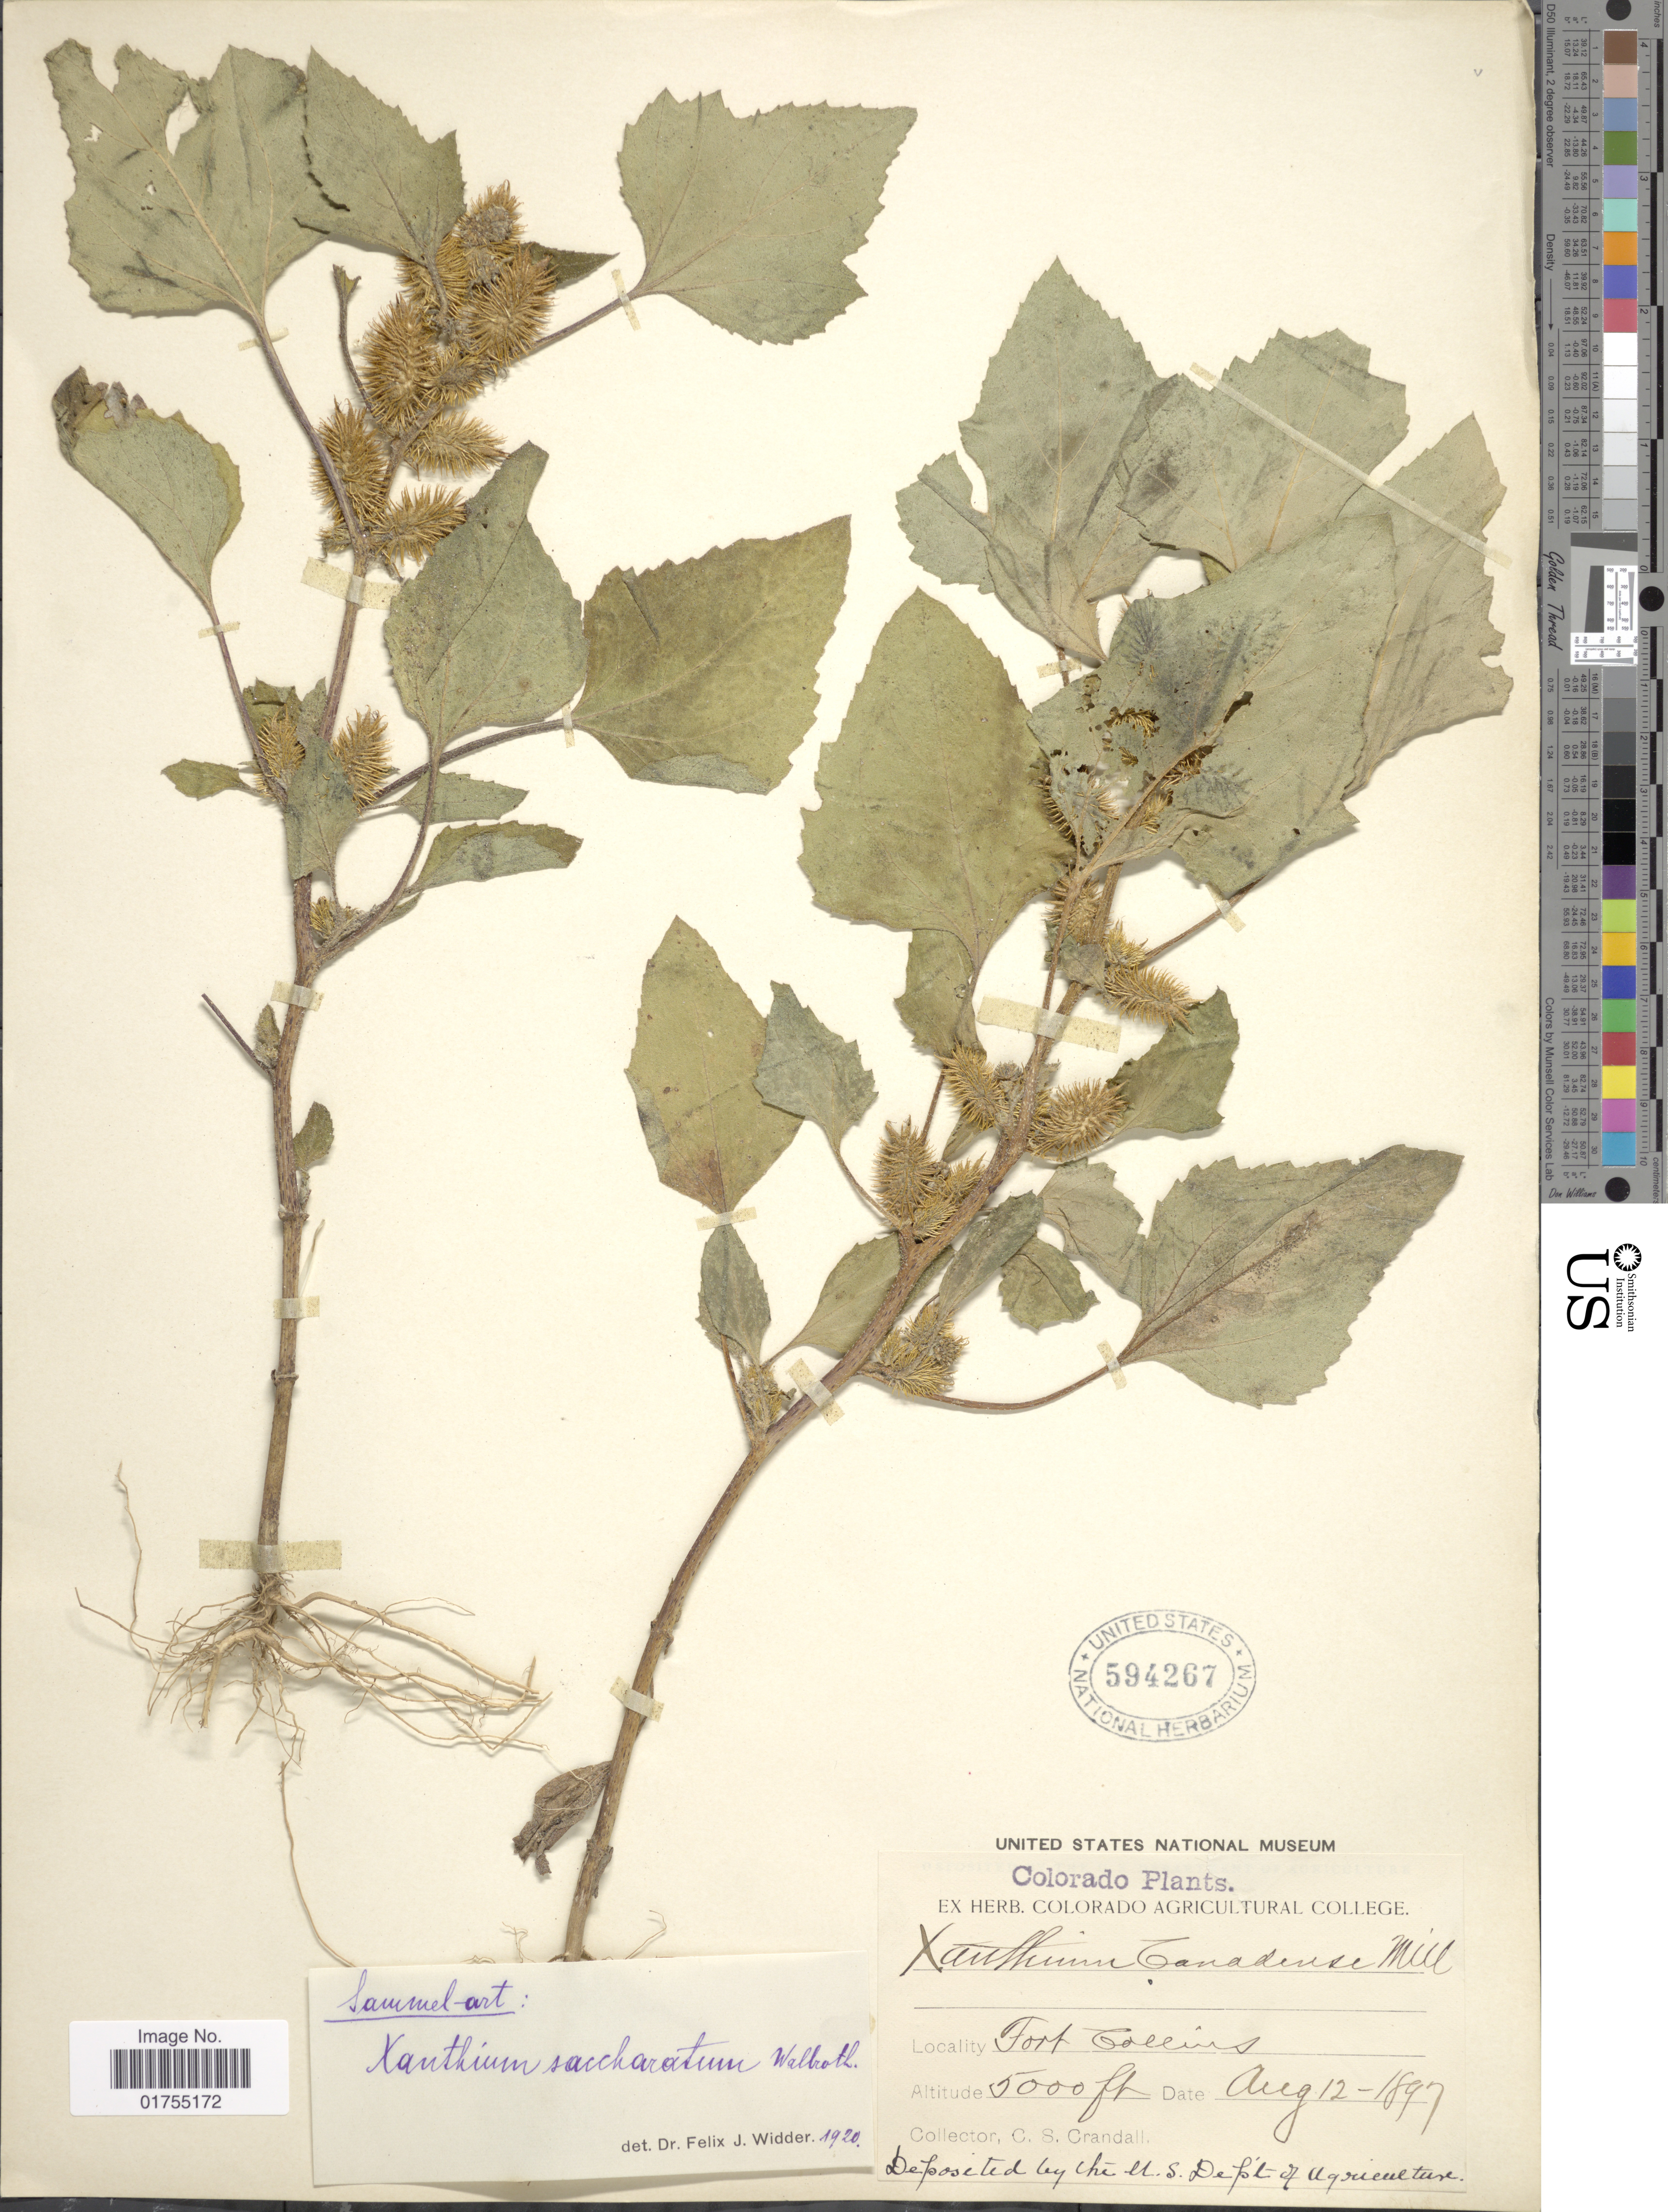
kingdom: Plantae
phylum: Tracheophyta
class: Magnoliopsida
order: Asterales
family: Asteraceae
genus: Xanthium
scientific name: Xanthium strumarium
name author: L.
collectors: C. Crandall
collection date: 1897-08-12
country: United States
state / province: Colorado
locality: Fort Collins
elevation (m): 1524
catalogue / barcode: US 594267